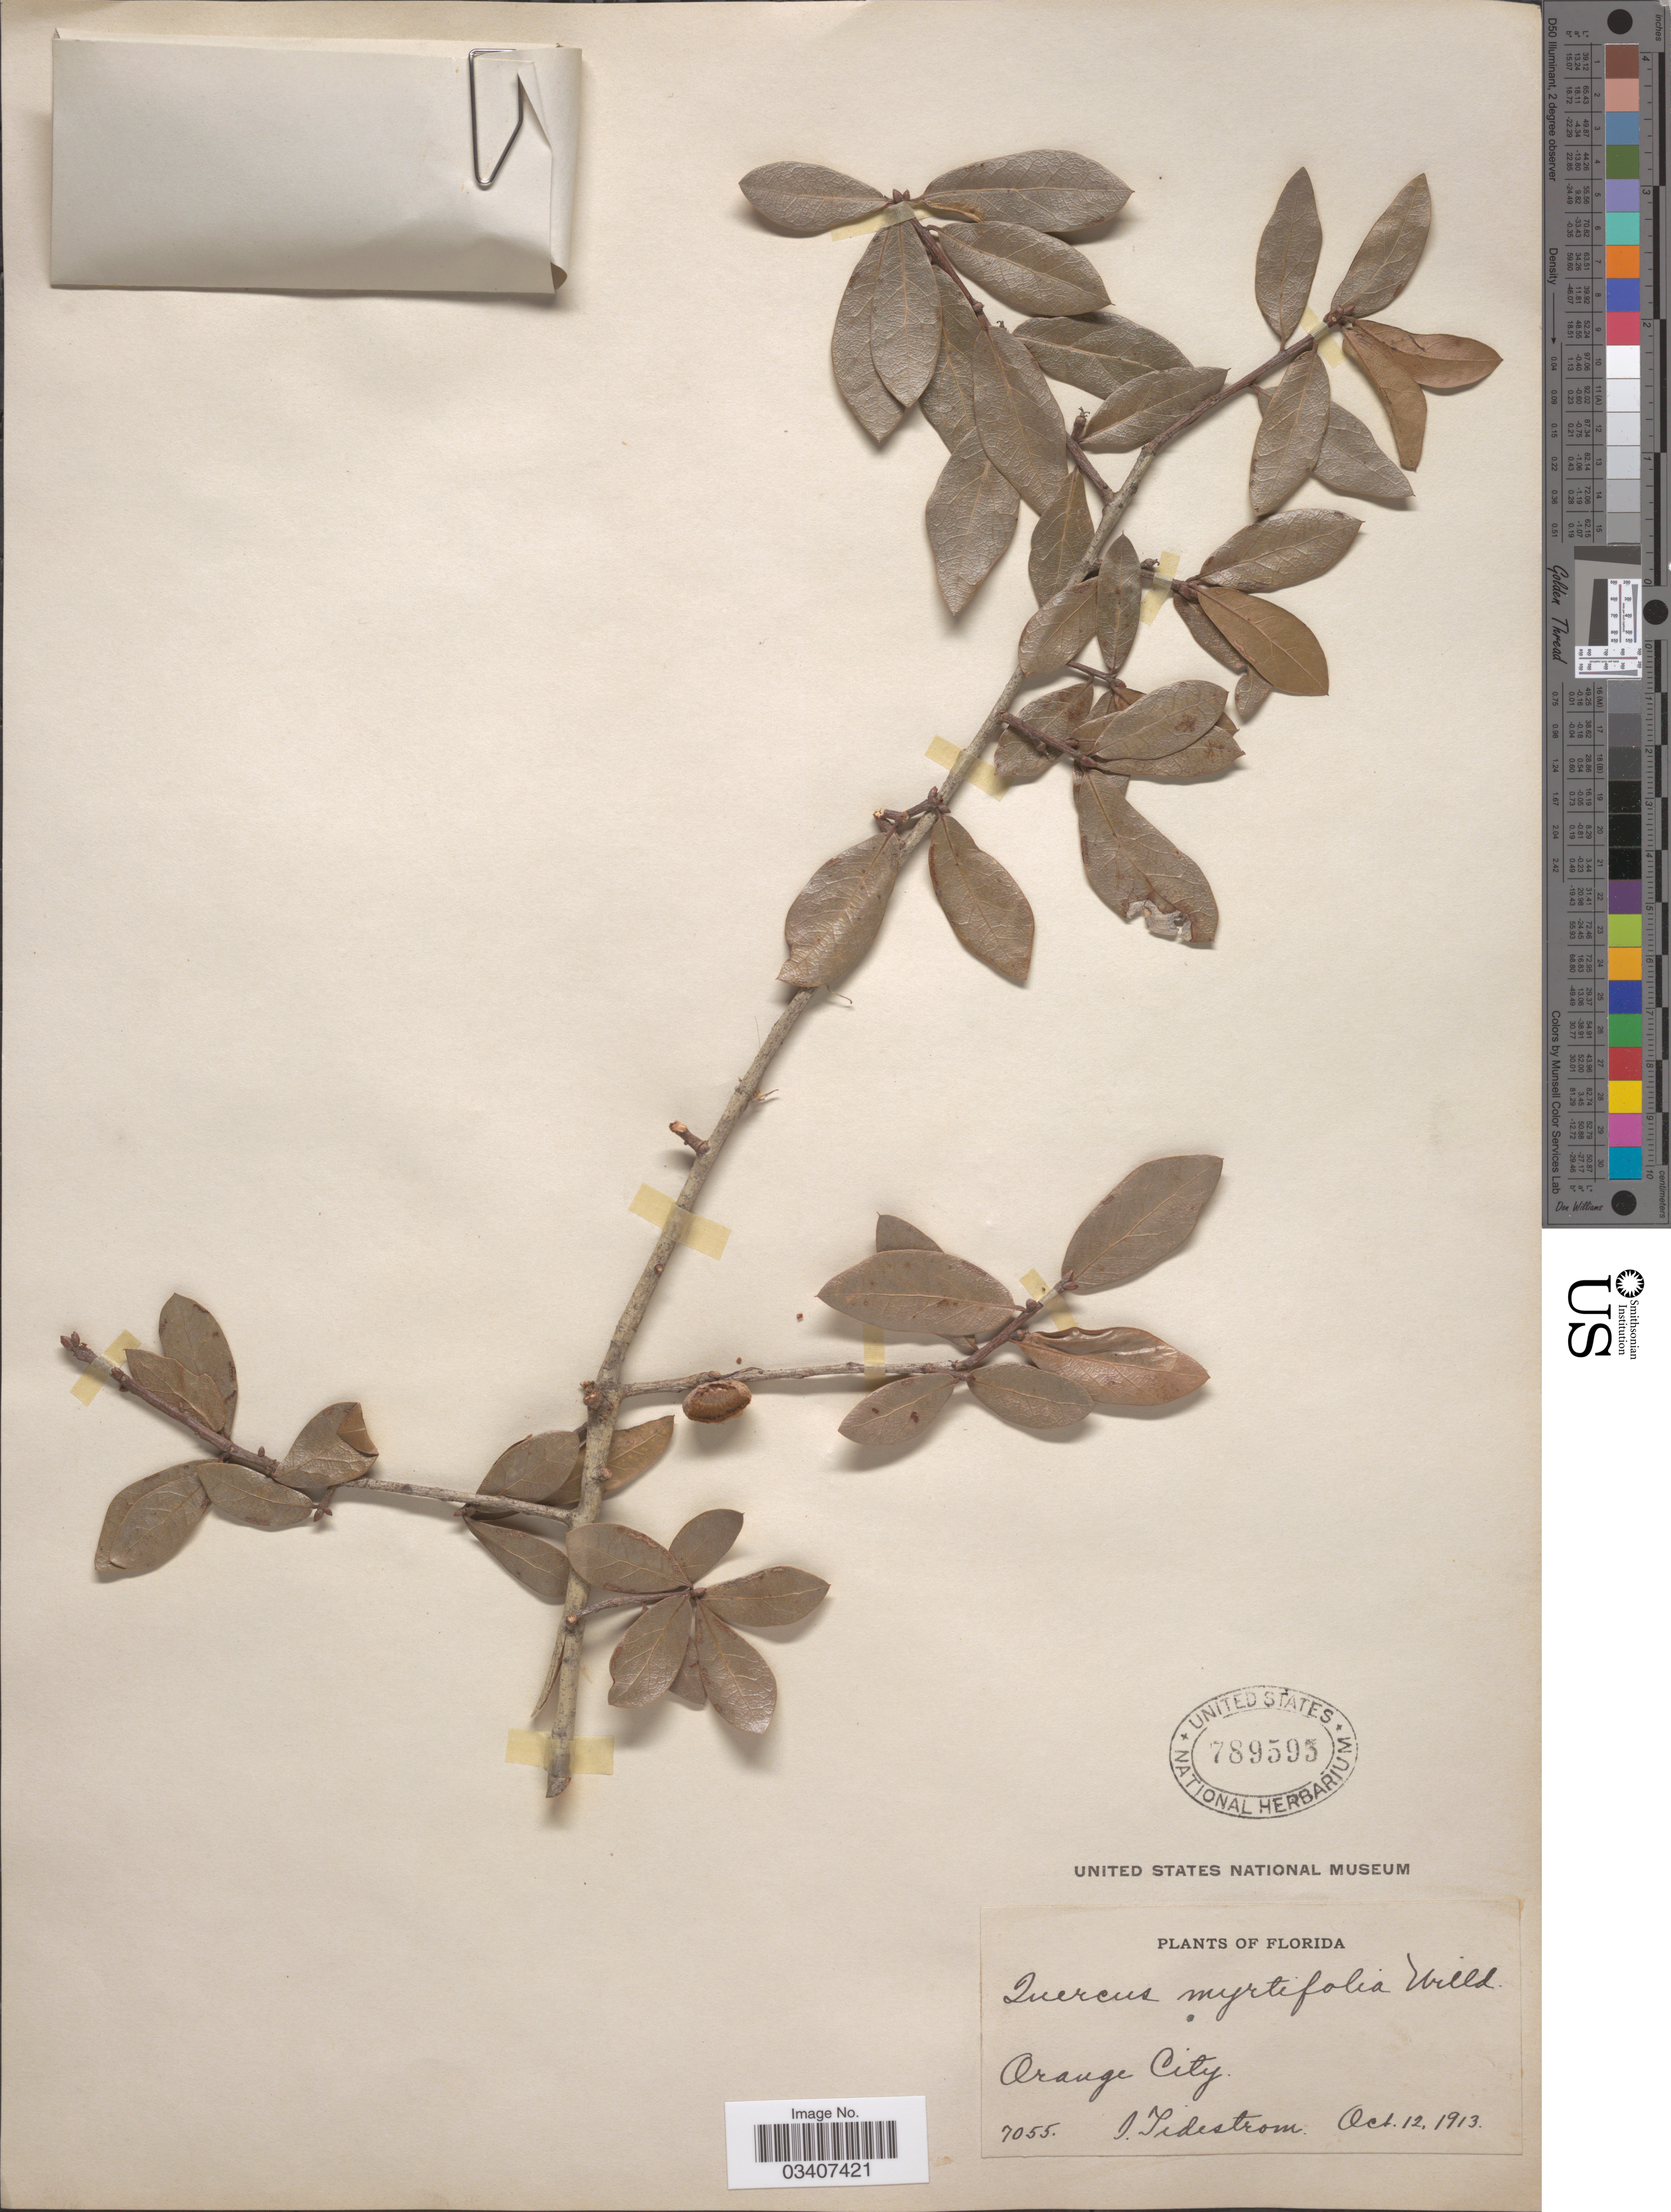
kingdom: Plantae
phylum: Tracheophyta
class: Magnoliopsida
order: Fagales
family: Fagaceae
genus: Quercus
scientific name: Quercus myrtifolia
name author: Willd.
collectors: I. F. Tidestrom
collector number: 7055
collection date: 1913-10-12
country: United States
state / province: Florida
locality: Orange City.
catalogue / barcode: US 789595